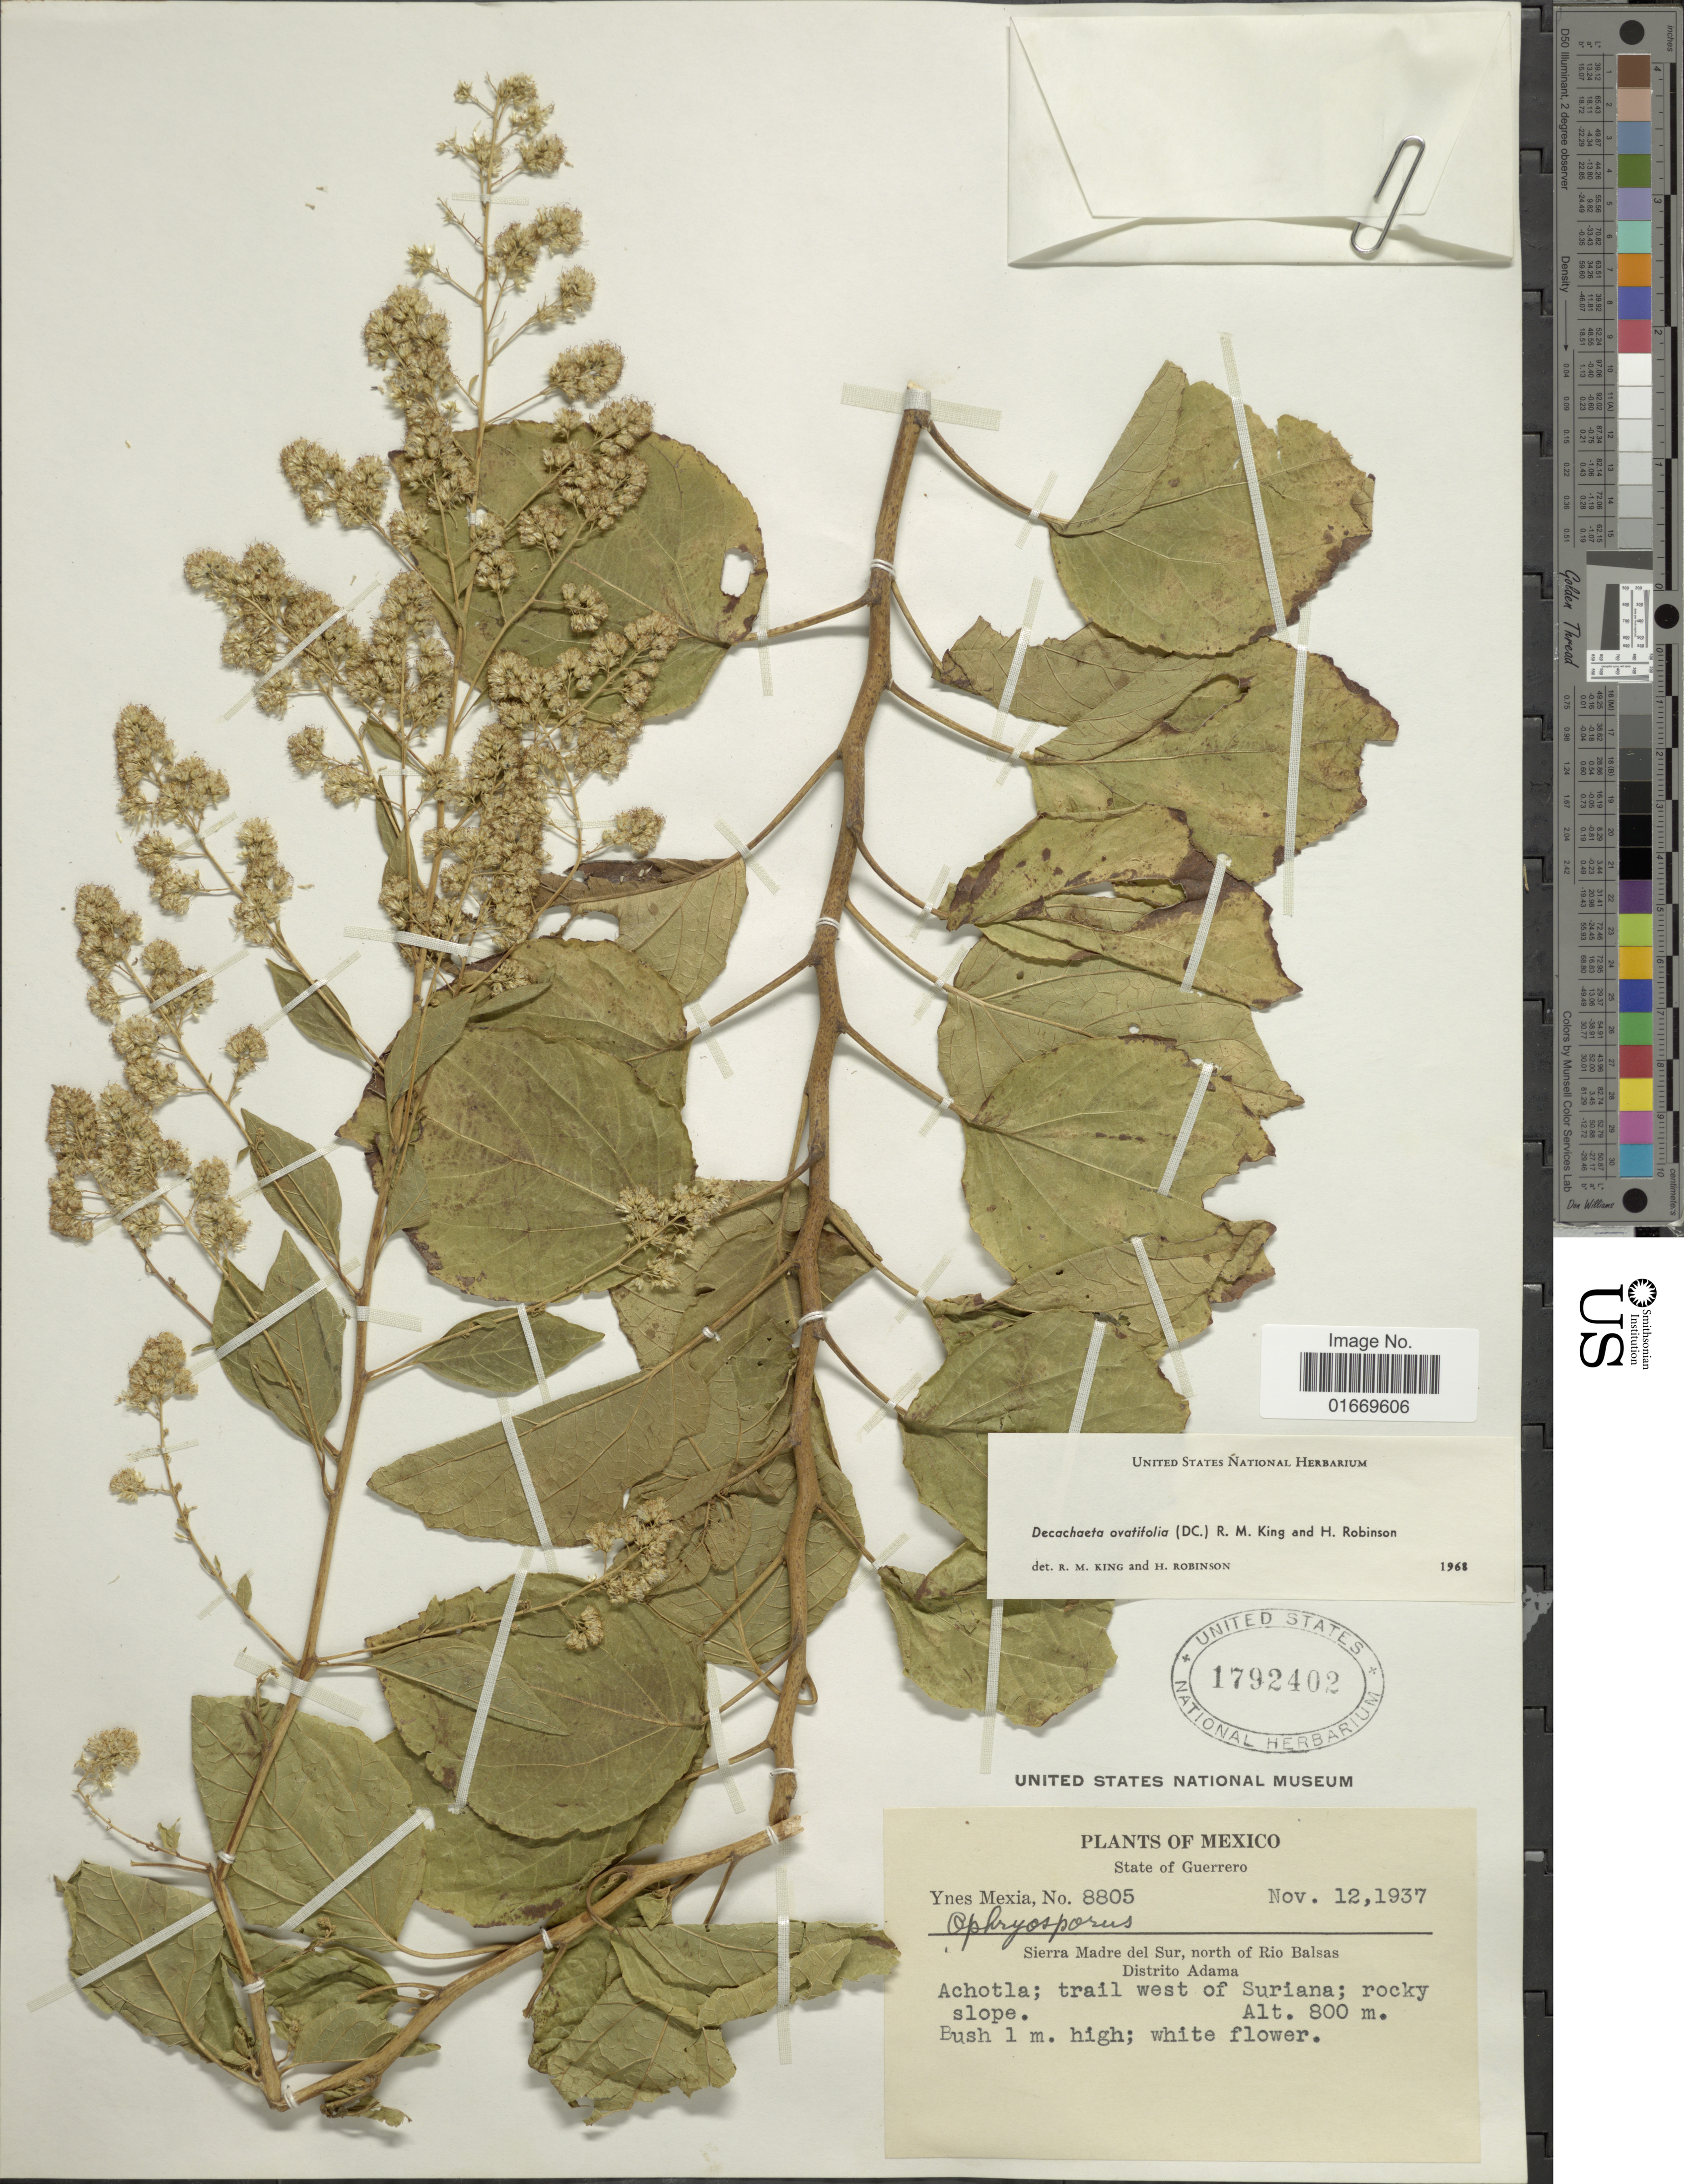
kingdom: Plantae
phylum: Tracheophyta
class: Magnoliopsida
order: Asterales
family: Asteraceae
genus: Decachaeta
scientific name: Decachaeta ovatifolia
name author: (DC.) R.M. King & H. Rob.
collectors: Y. Mexia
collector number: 8805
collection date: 1937-11-12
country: Mexico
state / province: Guerrero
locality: Mexico. State of Guerrero. Sierra Madre del Sur, north of Rio Balsas. Distrito Adama. Achotla; trail west of Suriana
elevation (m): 800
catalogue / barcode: US 1792402